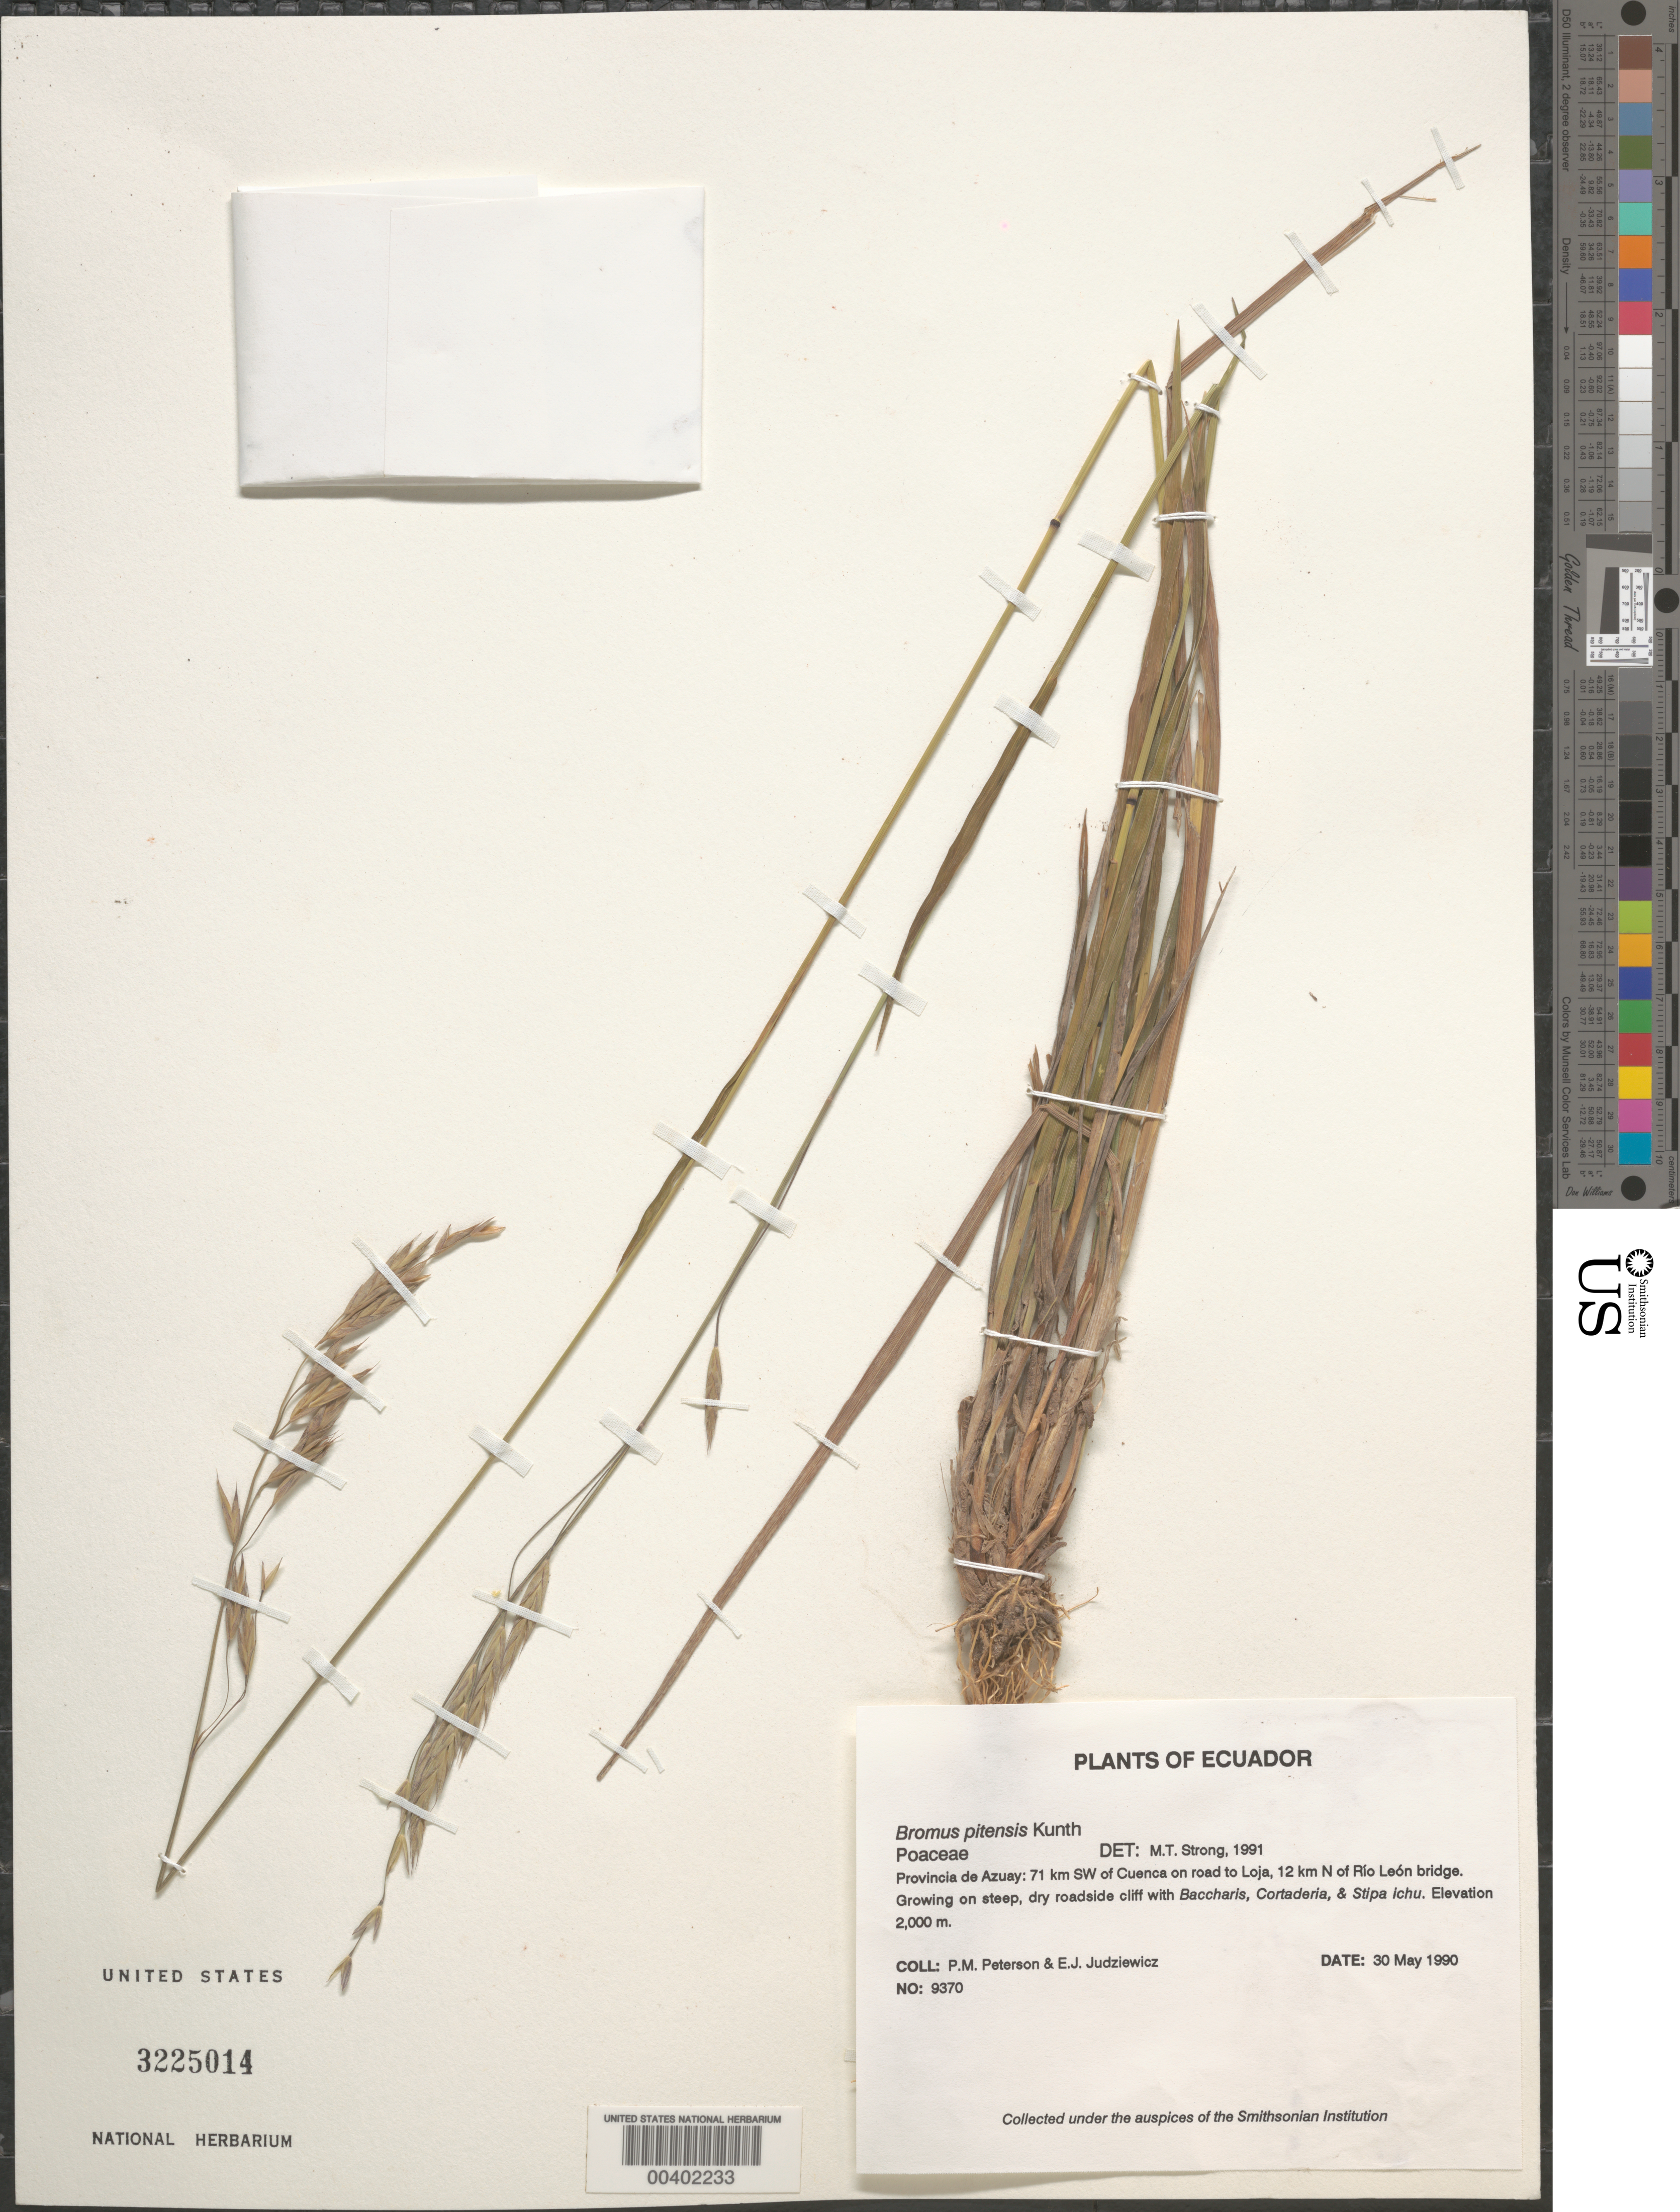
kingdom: Plantae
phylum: Tracheophyta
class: Liliopsida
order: Poales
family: Poaceae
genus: Bromus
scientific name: Bromus pitensis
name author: Kunth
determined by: Strong, M. T., (US), Smithsonian Institution - National Museum of Natural History (UNITED STATES)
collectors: P. M. Peterson & E. J. Judziewicz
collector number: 09370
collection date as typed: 30 May 1990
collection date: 1990-05-30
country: Ecuador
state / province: Azuay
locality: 71 km SW ofCuenca on road to Loja, 12 km N of Río León bridge.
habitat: Growing on steep, dry roadside cliff with Baccharis, Cortaderia, & Stipa ichu.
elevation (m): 2000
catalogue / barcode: US 3225014